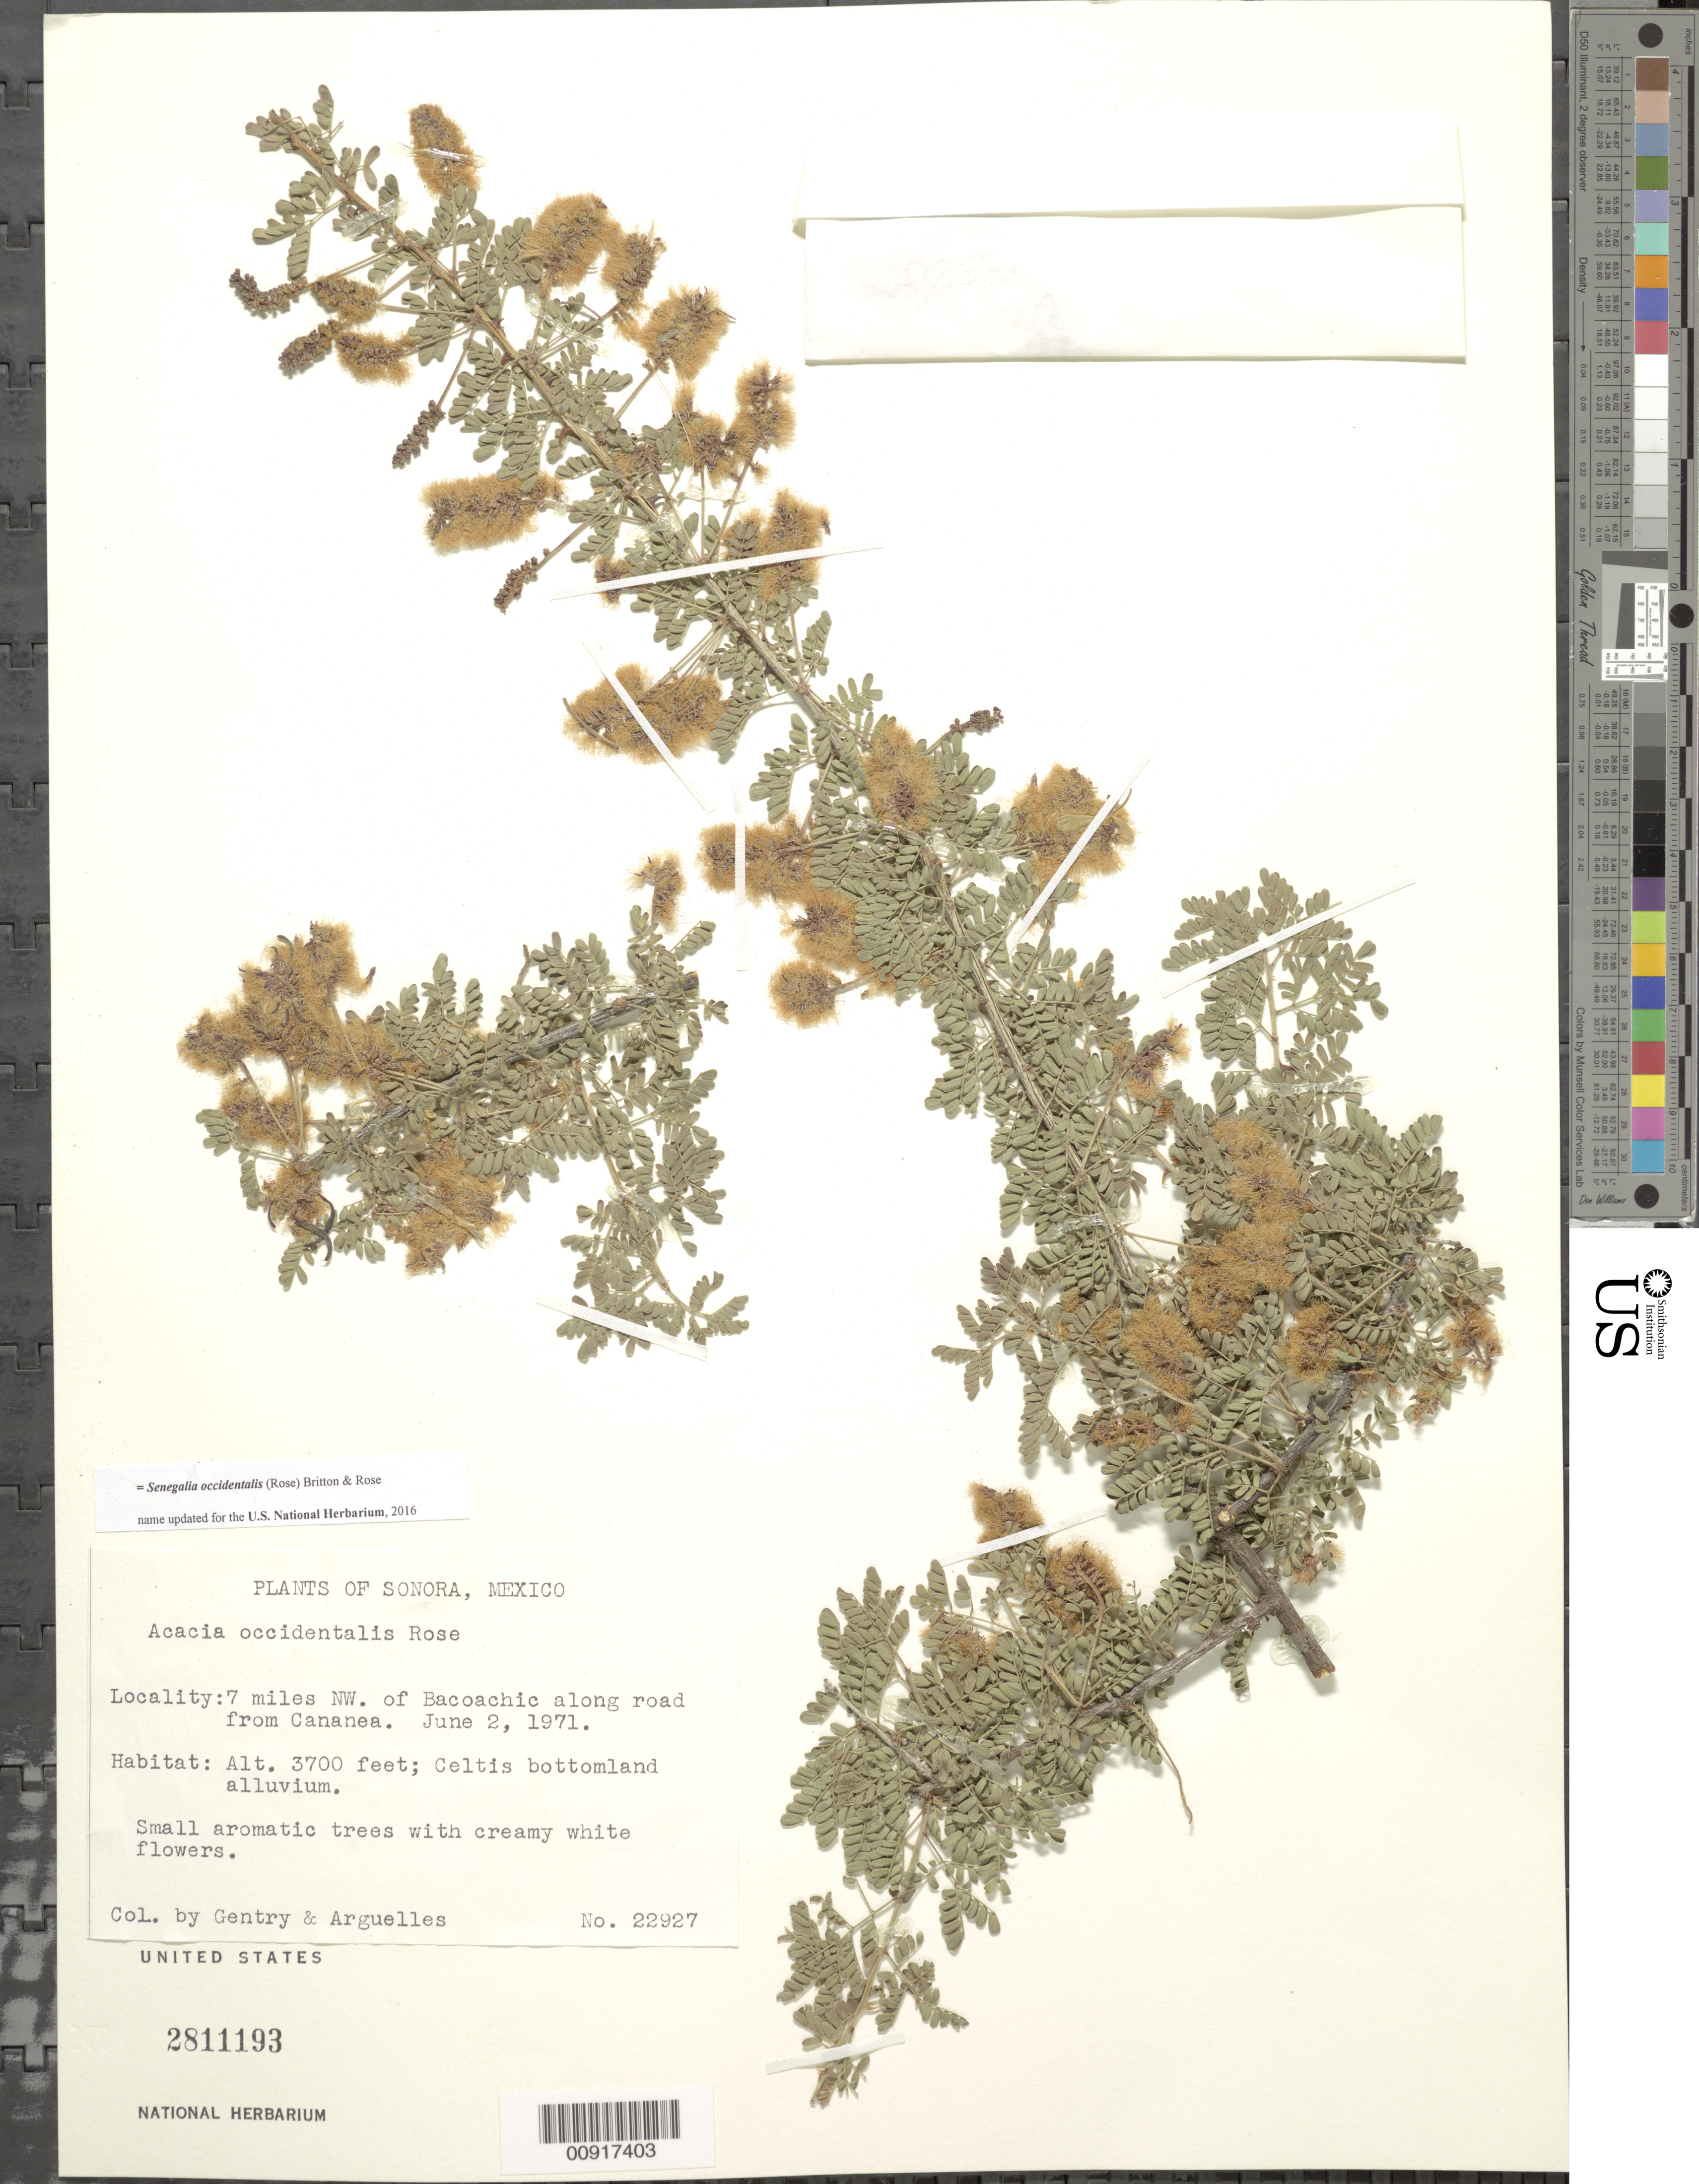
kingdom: Plantae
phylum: Tracheophyta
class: Magnoliopsida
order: Fabales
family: Fabaceae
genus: Senegalia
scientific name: Senegalia occidentalis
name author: (Rose) Britton & Rose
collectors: Gentry, -- & Arguelles, --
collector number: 22927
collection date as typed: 02 Jun 1971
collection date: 1971-06-02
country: Mexico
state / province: Sonora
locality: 7 miles NW of Bacoachic along road from Cananea.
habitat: Celtis bottomland alluvium.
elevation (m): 1128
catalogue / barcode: US 2811193